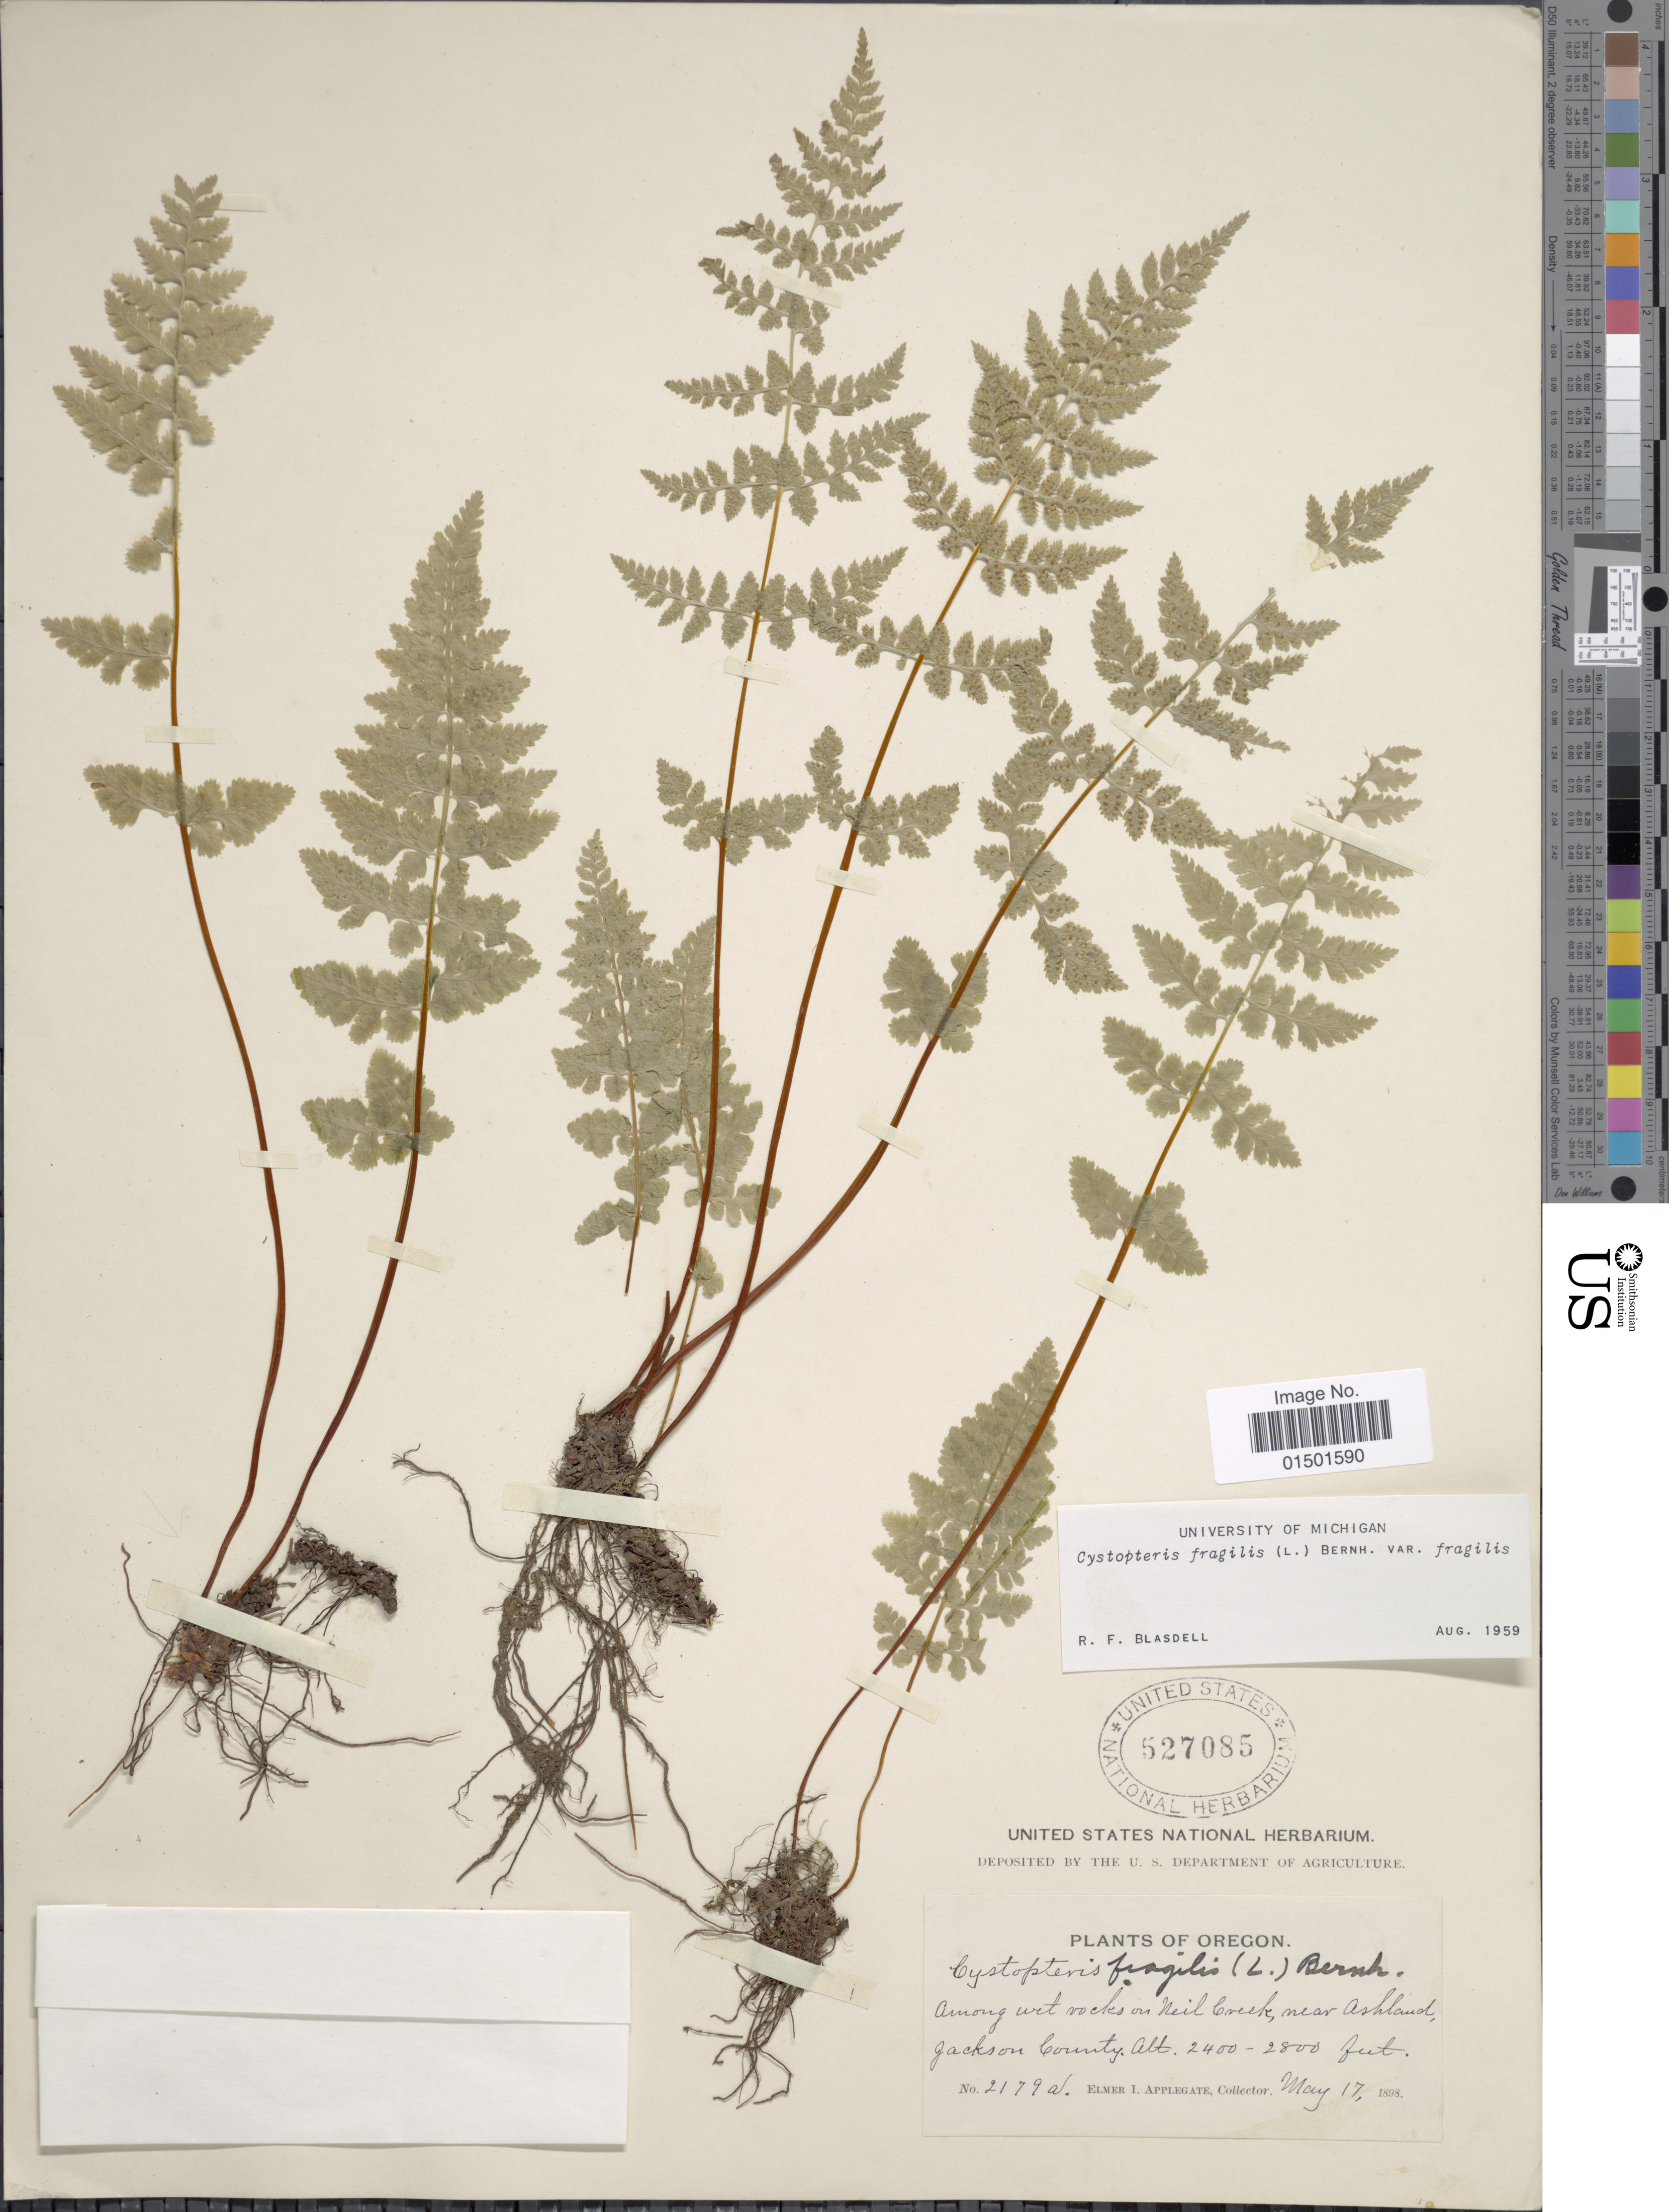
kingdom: Plantae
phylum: Tracheophyta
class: Polypodiopsida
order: Polypodiales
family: Cystopteridaceae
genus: Cystopteris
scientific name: Cystopteris fragilis var. fragilis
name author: (L.) Bernh.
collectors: E. I. Applegate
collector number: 2179a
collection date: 1898-05-17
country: United States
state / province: Oregon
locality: Among wet rocks on Neil Creek, near Ashland Jackson County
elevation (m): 732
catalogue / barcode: US 527085